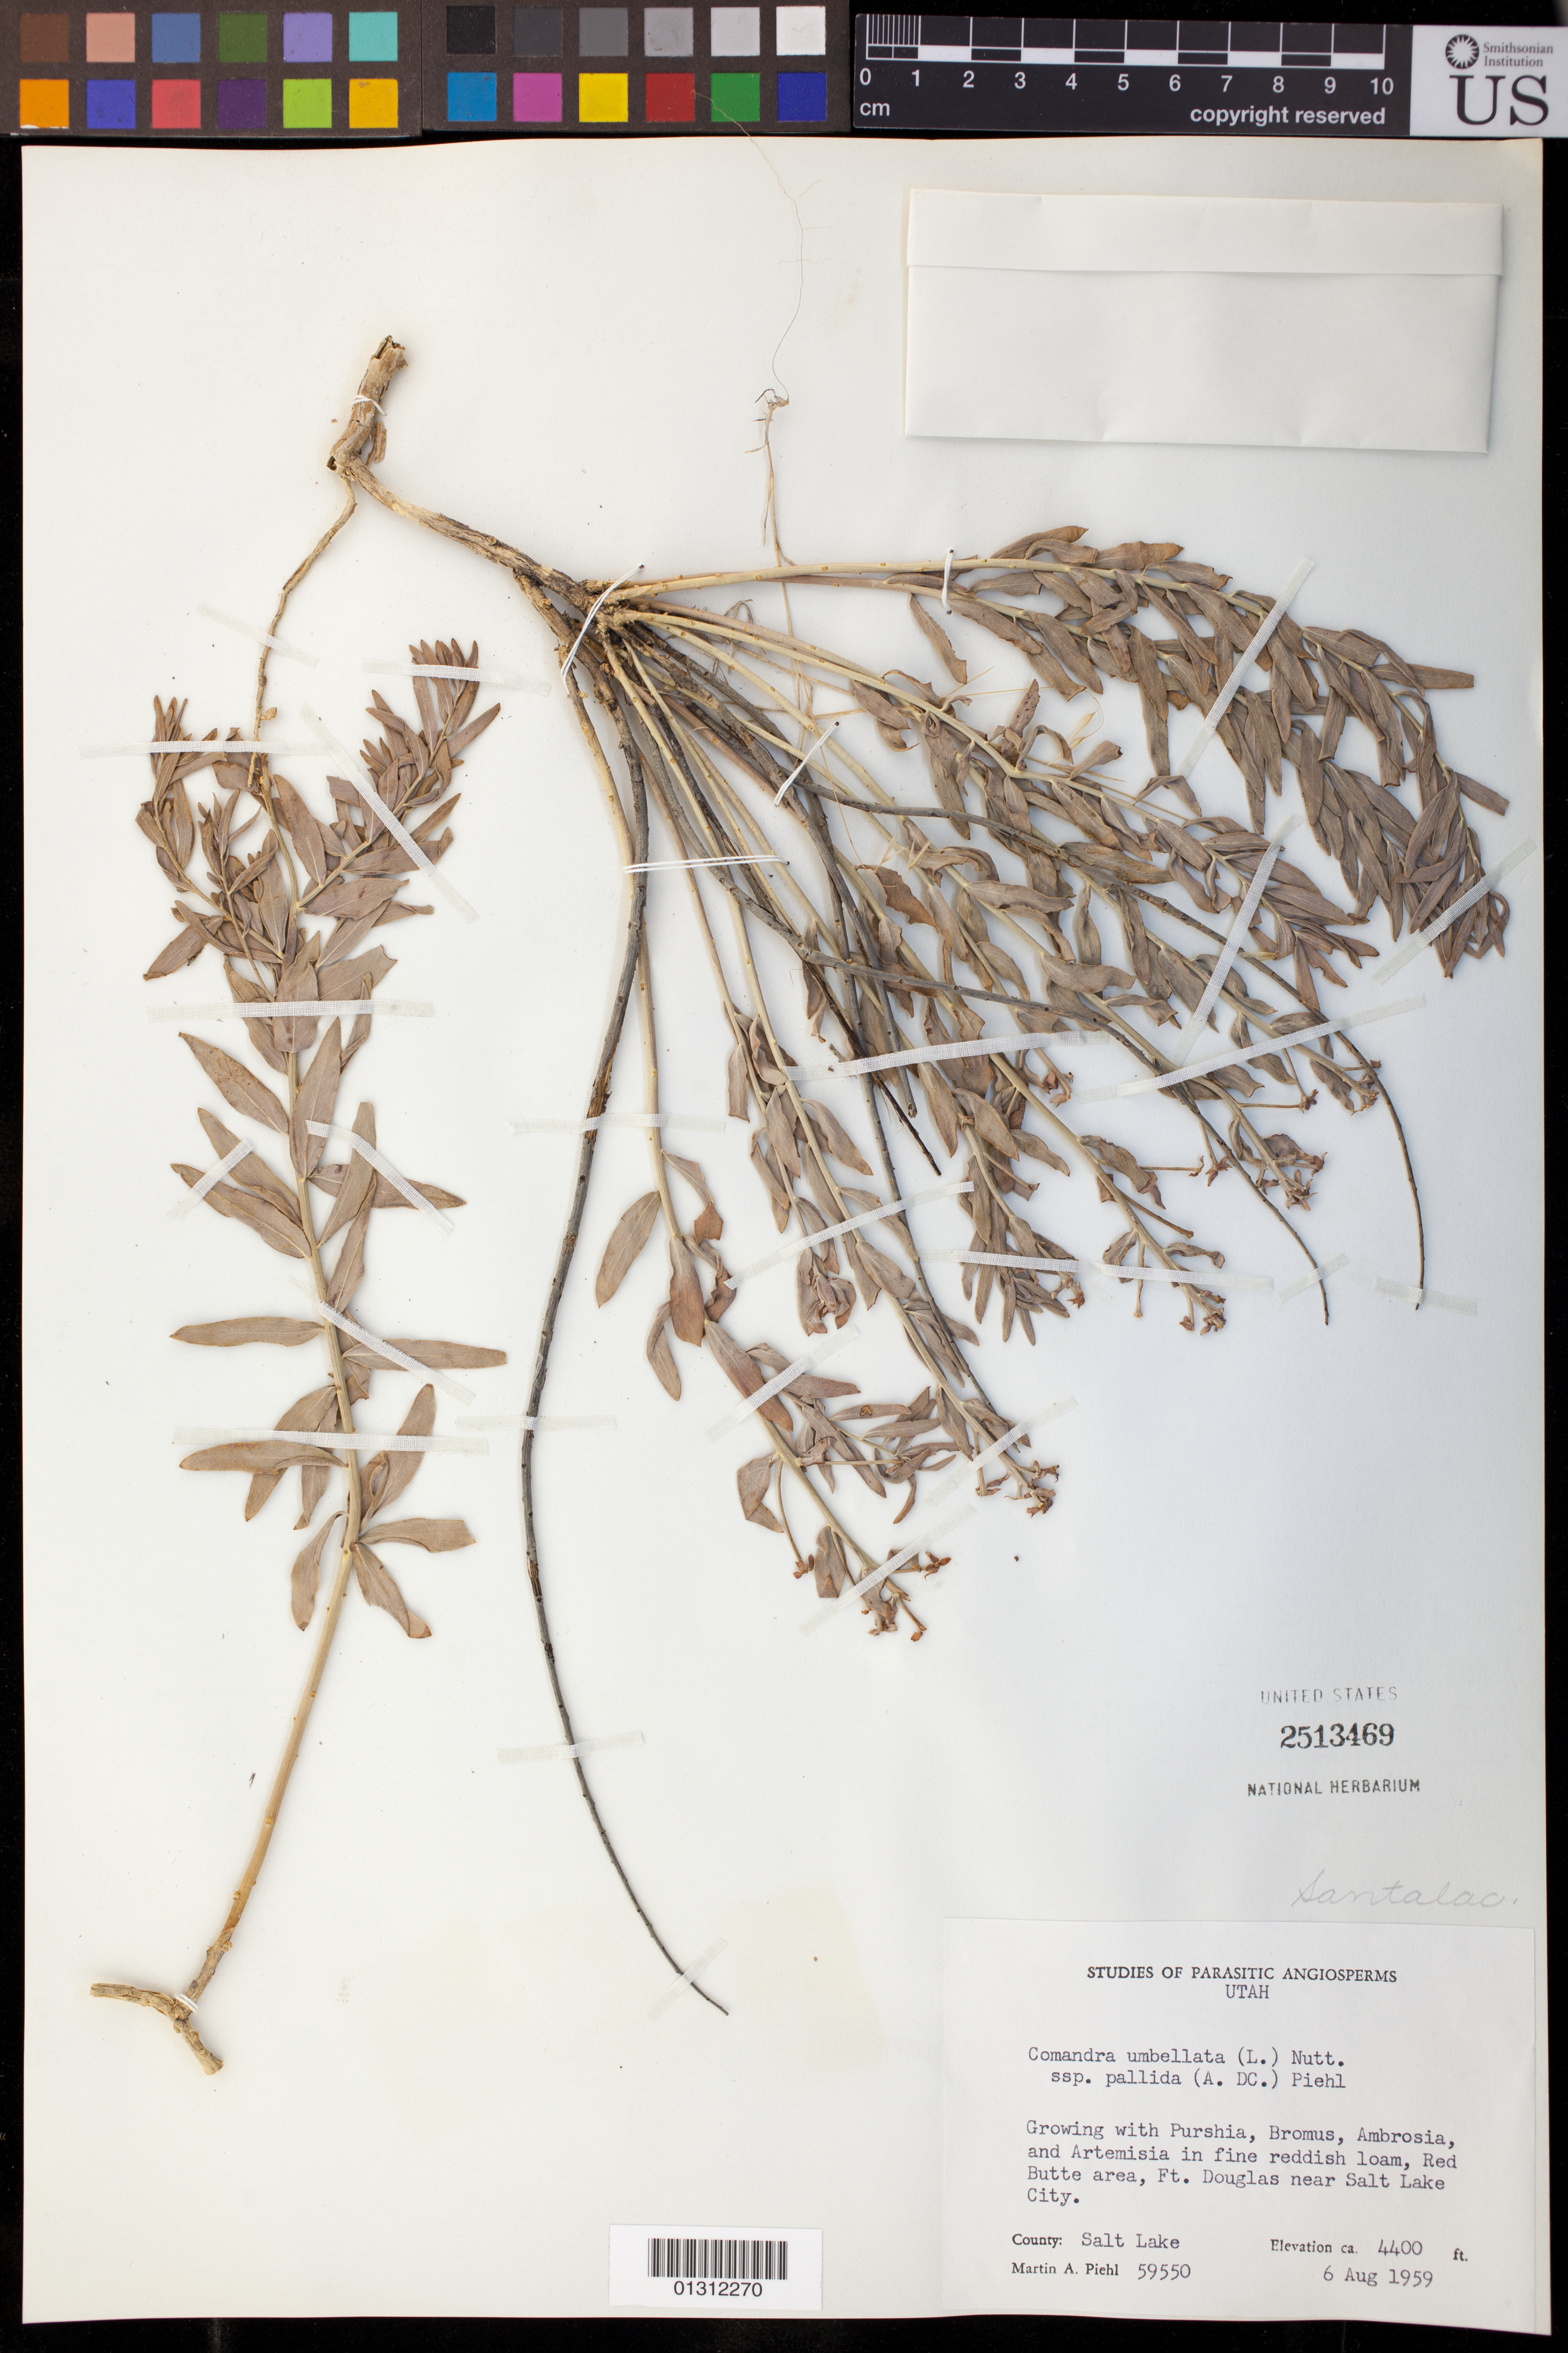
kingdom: Plantae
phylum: Tracheophyta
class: Magnoliopsida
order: Santalales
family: Comandraceae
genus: Comandra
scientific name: Comandra umbellata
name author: (L.) Nutt.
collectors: M. Piehl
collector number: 59550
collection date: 1959-08-06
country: United States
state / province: Utah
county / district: Salt Lake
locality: Ft. Douglas near Salt Lake City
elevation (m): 1341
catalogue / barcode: US 2513469